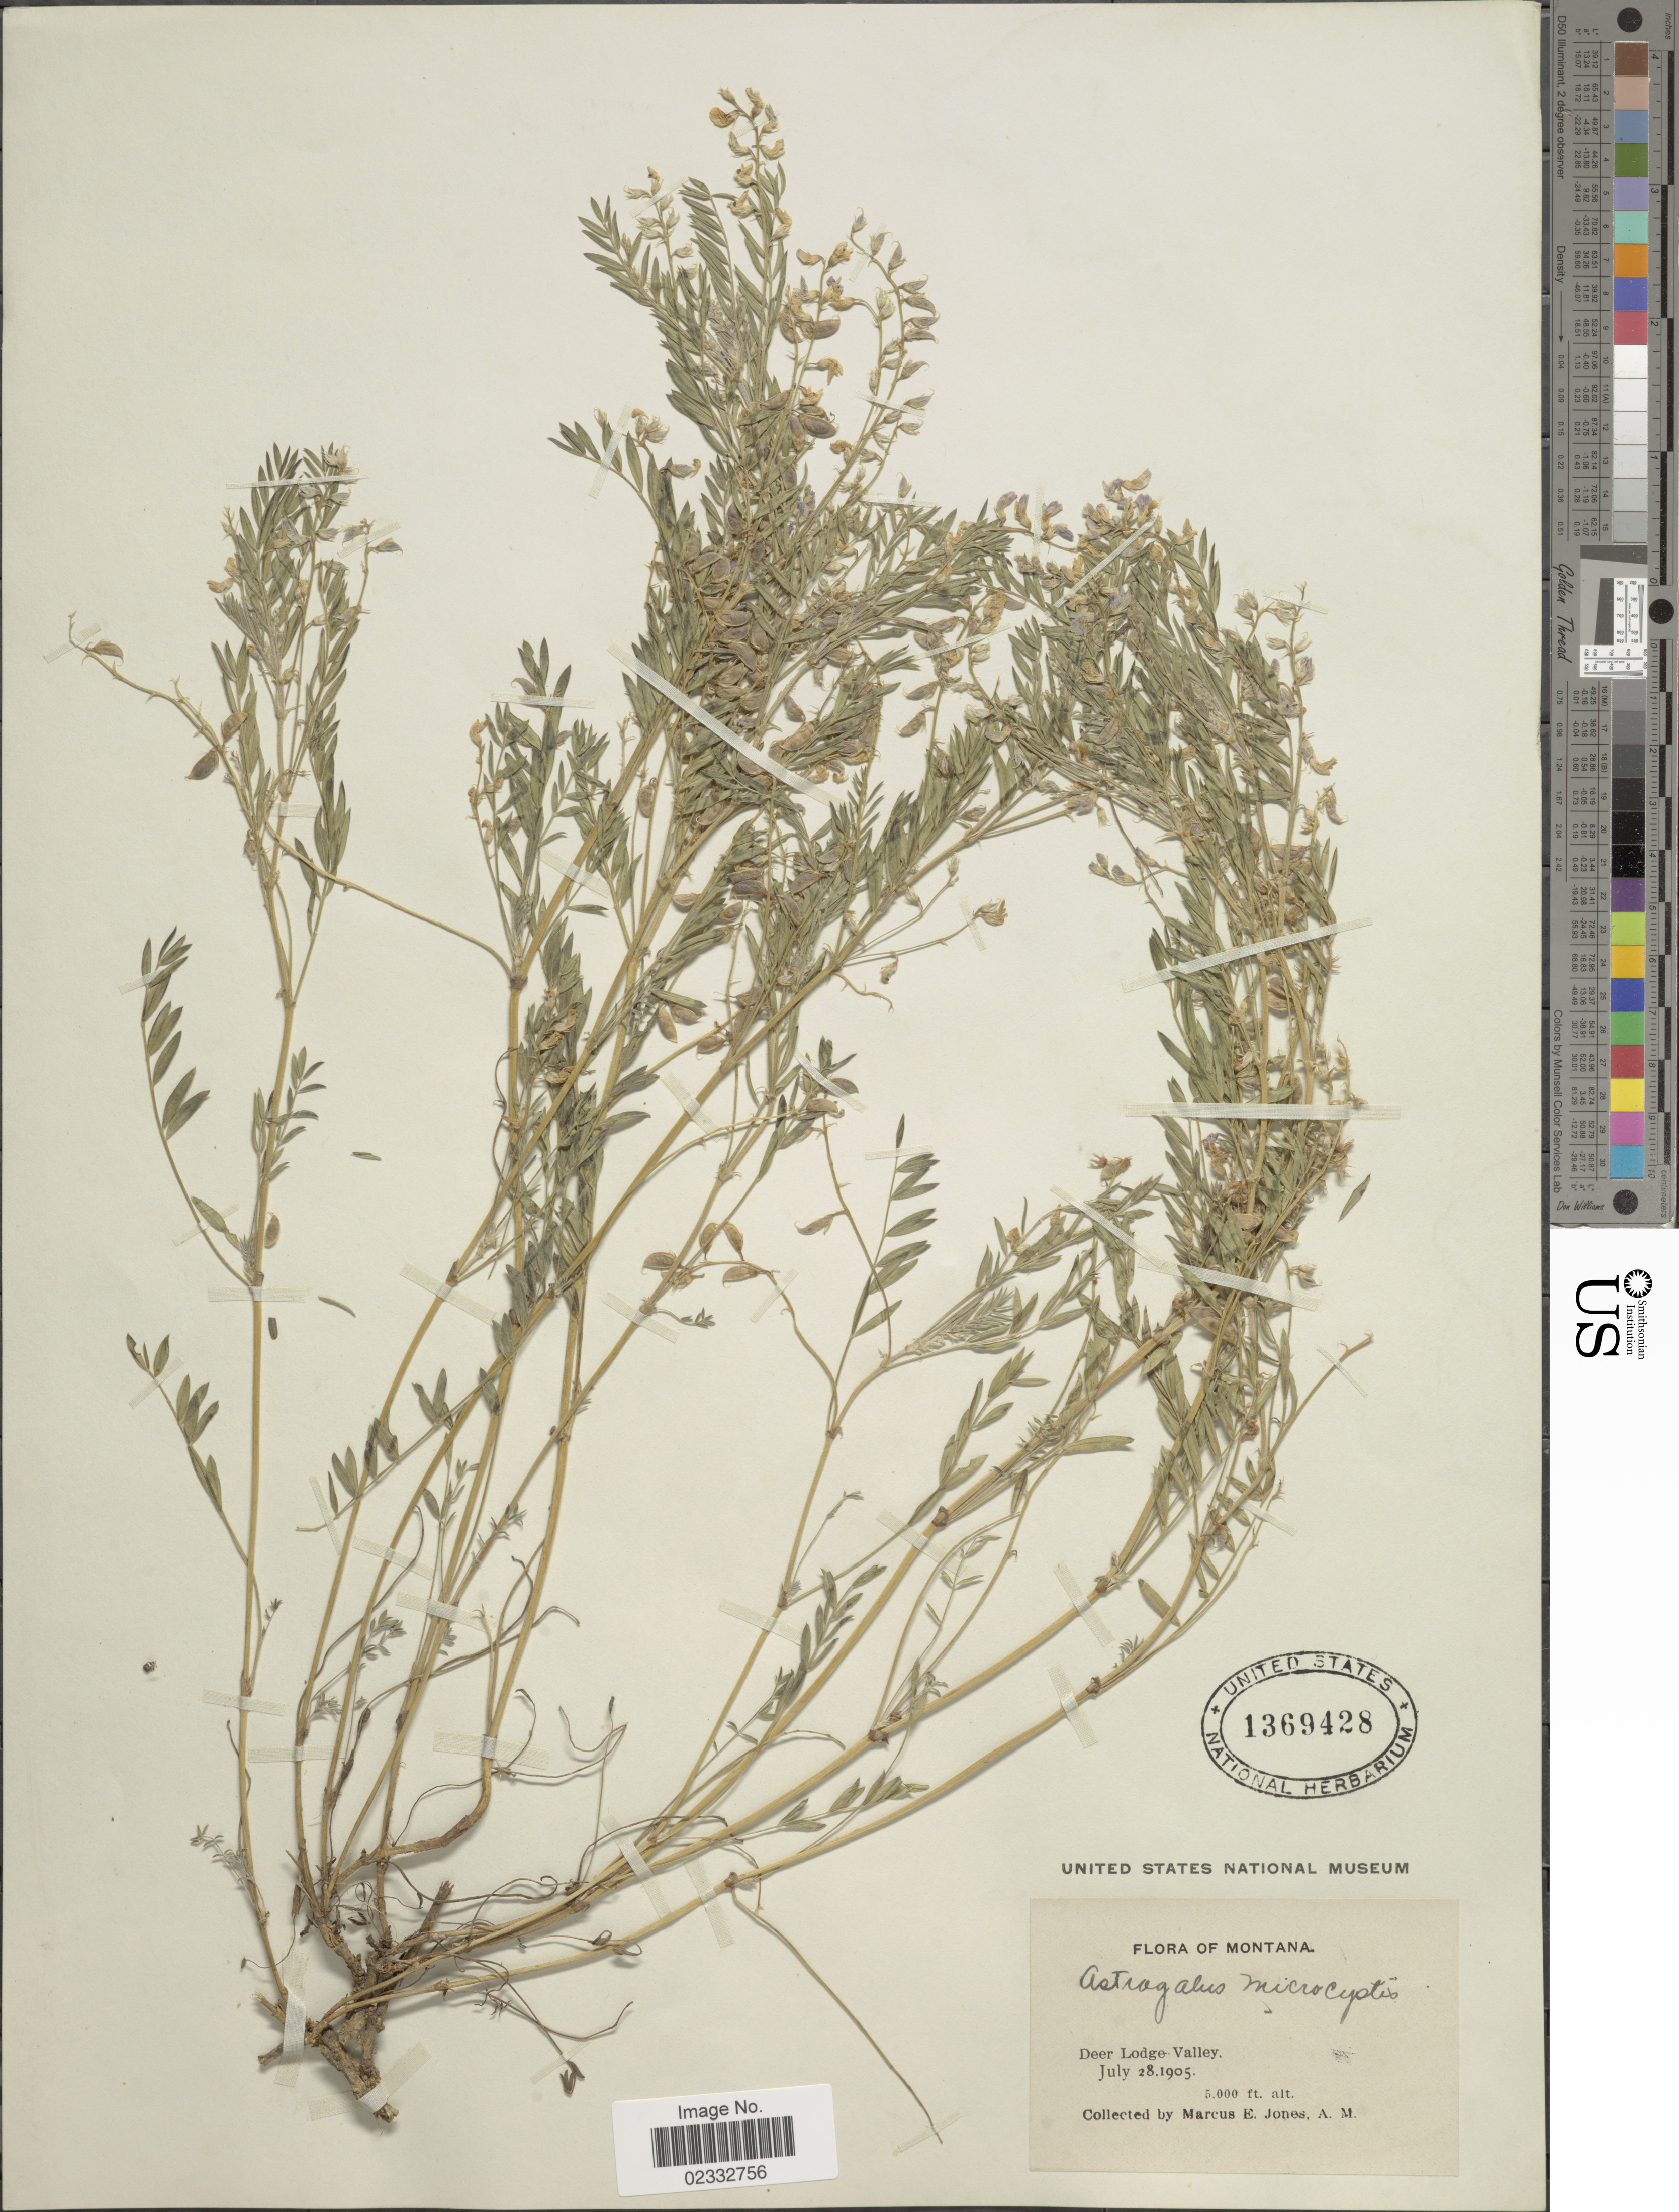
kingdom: Plantae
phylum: Tracheophyta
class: Magnoliopsida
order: Fabales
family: Fabaceae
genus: Astragalus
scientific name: Astragalus microcystis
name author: A. Gray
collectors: M. E. Jones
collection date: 1905-07-28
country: United States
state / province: Montana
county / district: Powell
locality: Deer Lodge Valley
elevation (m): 1524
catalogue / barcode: US 1369428